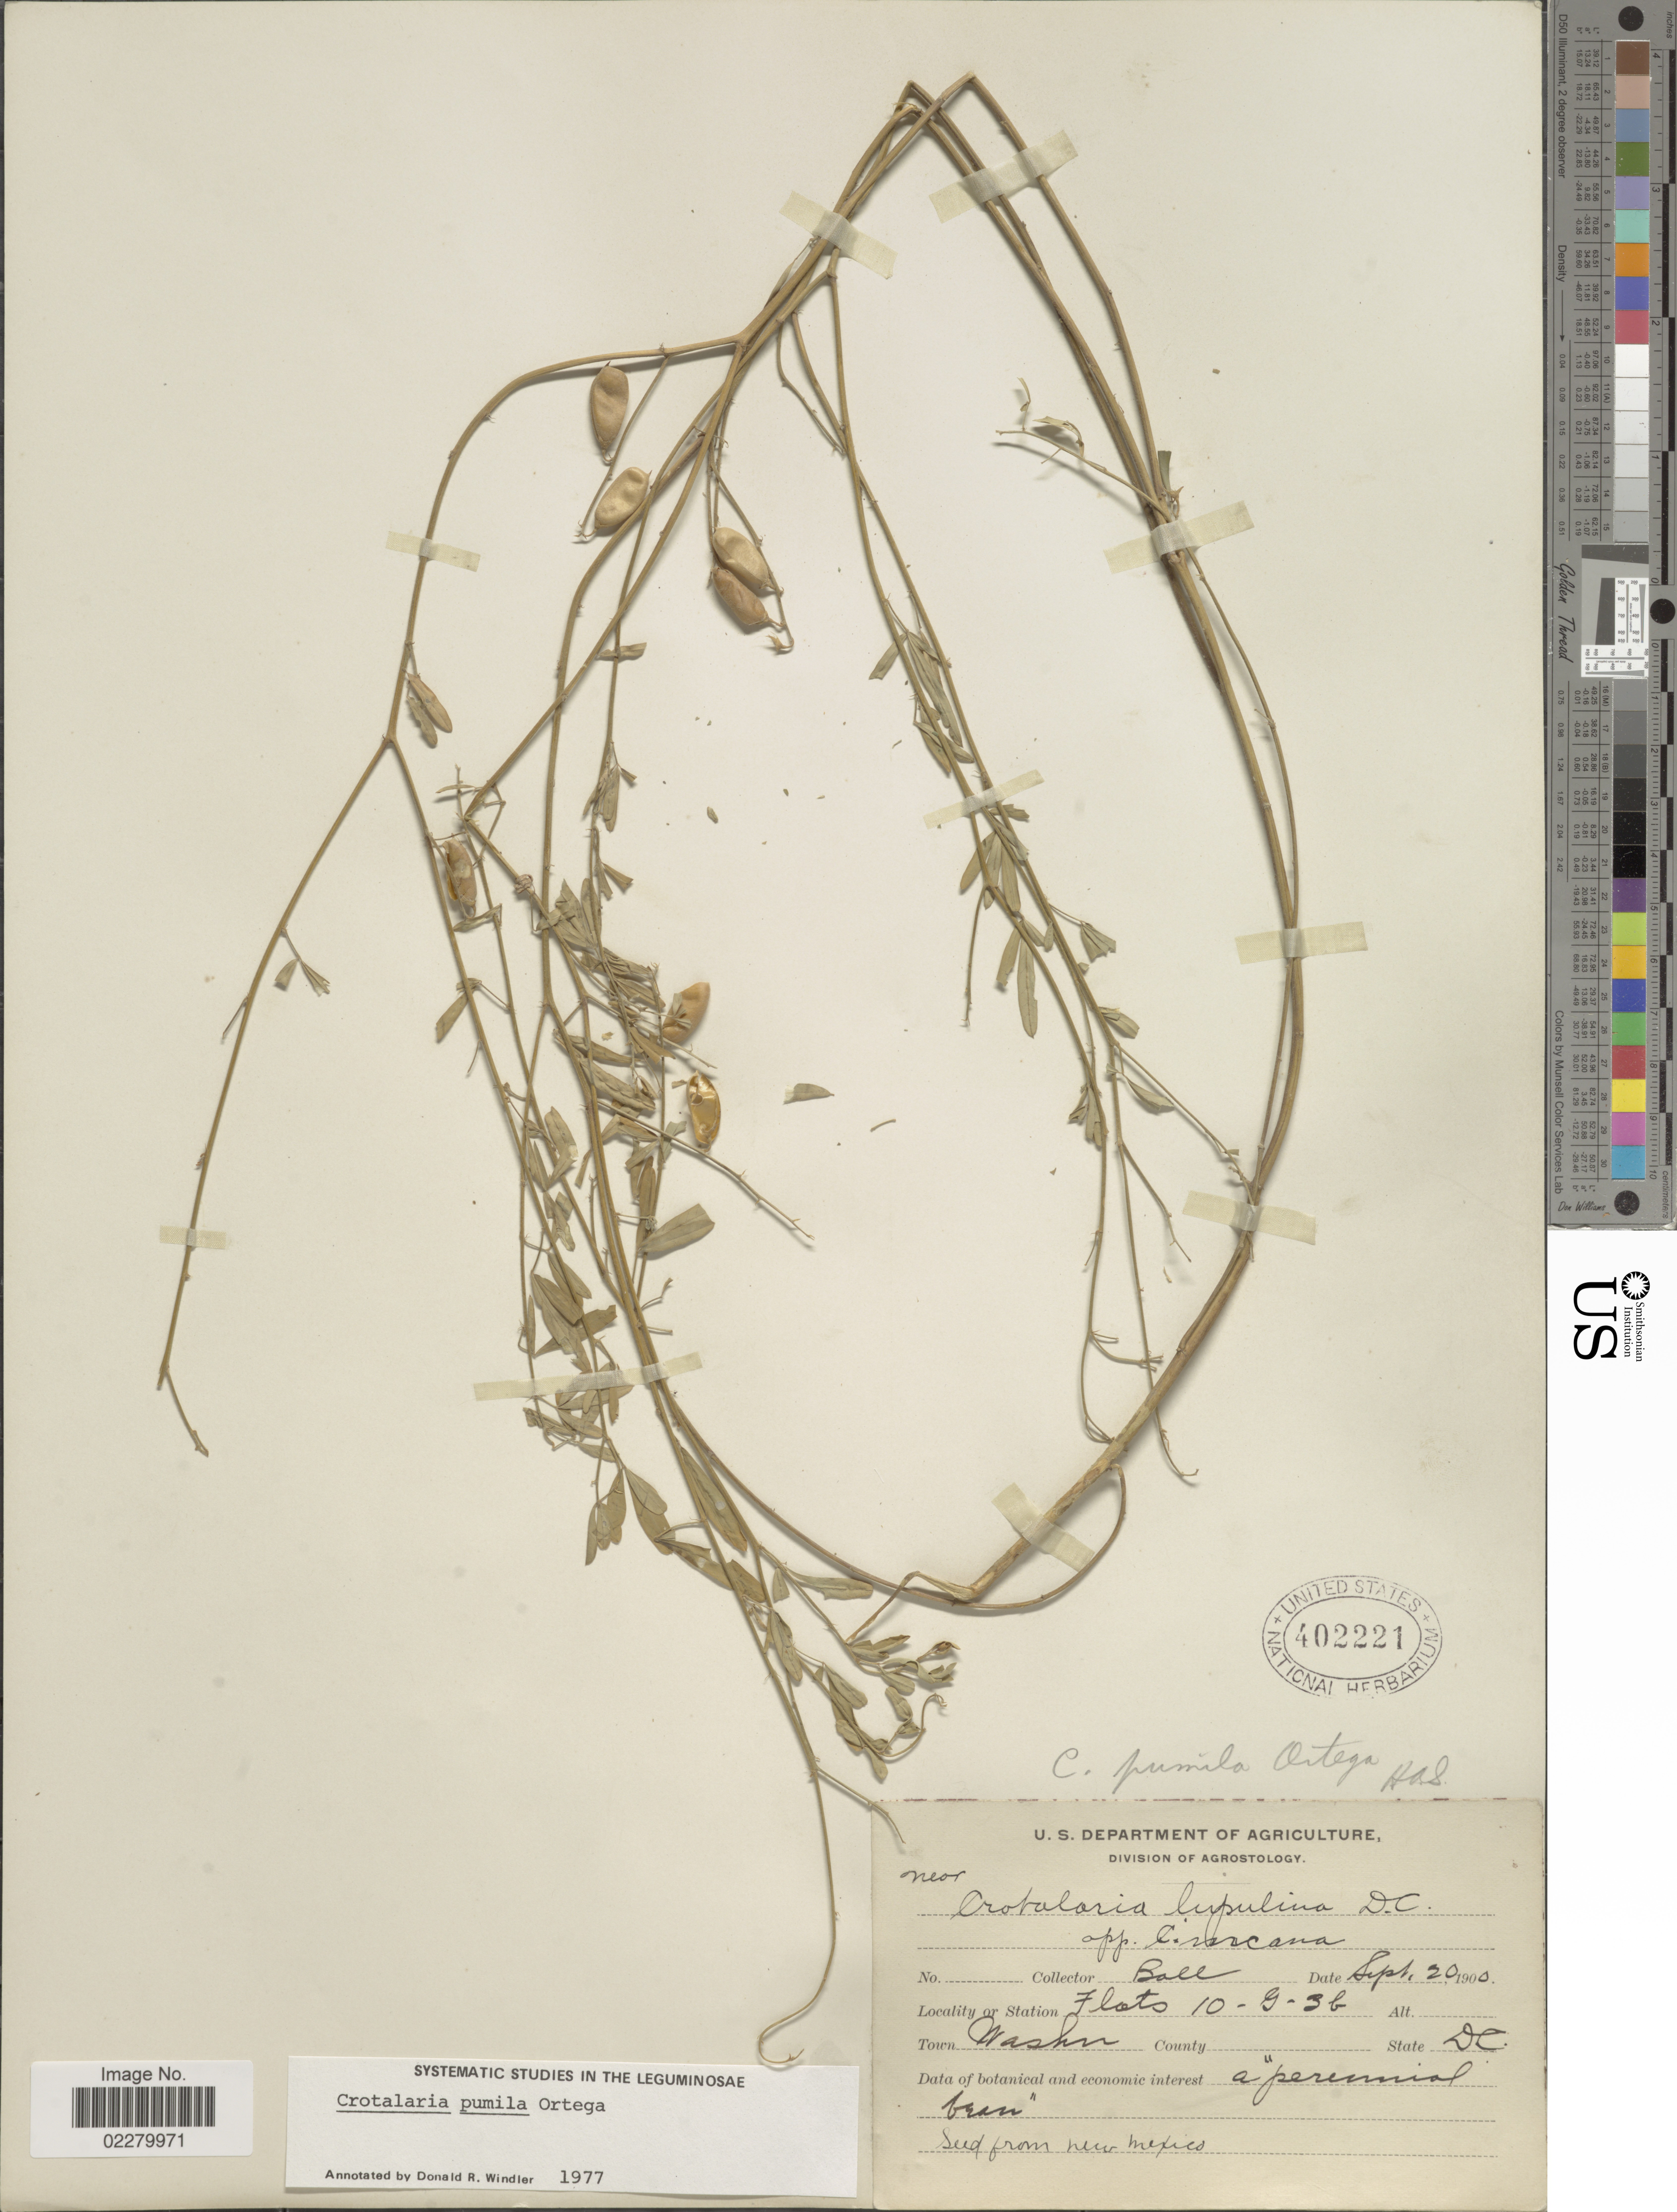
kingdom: Plantae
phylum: Tracheophyta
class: Magnoliopsida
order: Fabales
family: Fabaceae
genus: Crotalaria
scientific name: Crotalaria pumila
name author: Ortega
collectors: -- Ball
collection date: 1900-09-20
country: United States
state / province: District of Columbia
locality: Flats 10-G-3b. Town Washn. State DC.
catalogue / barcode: US 402221